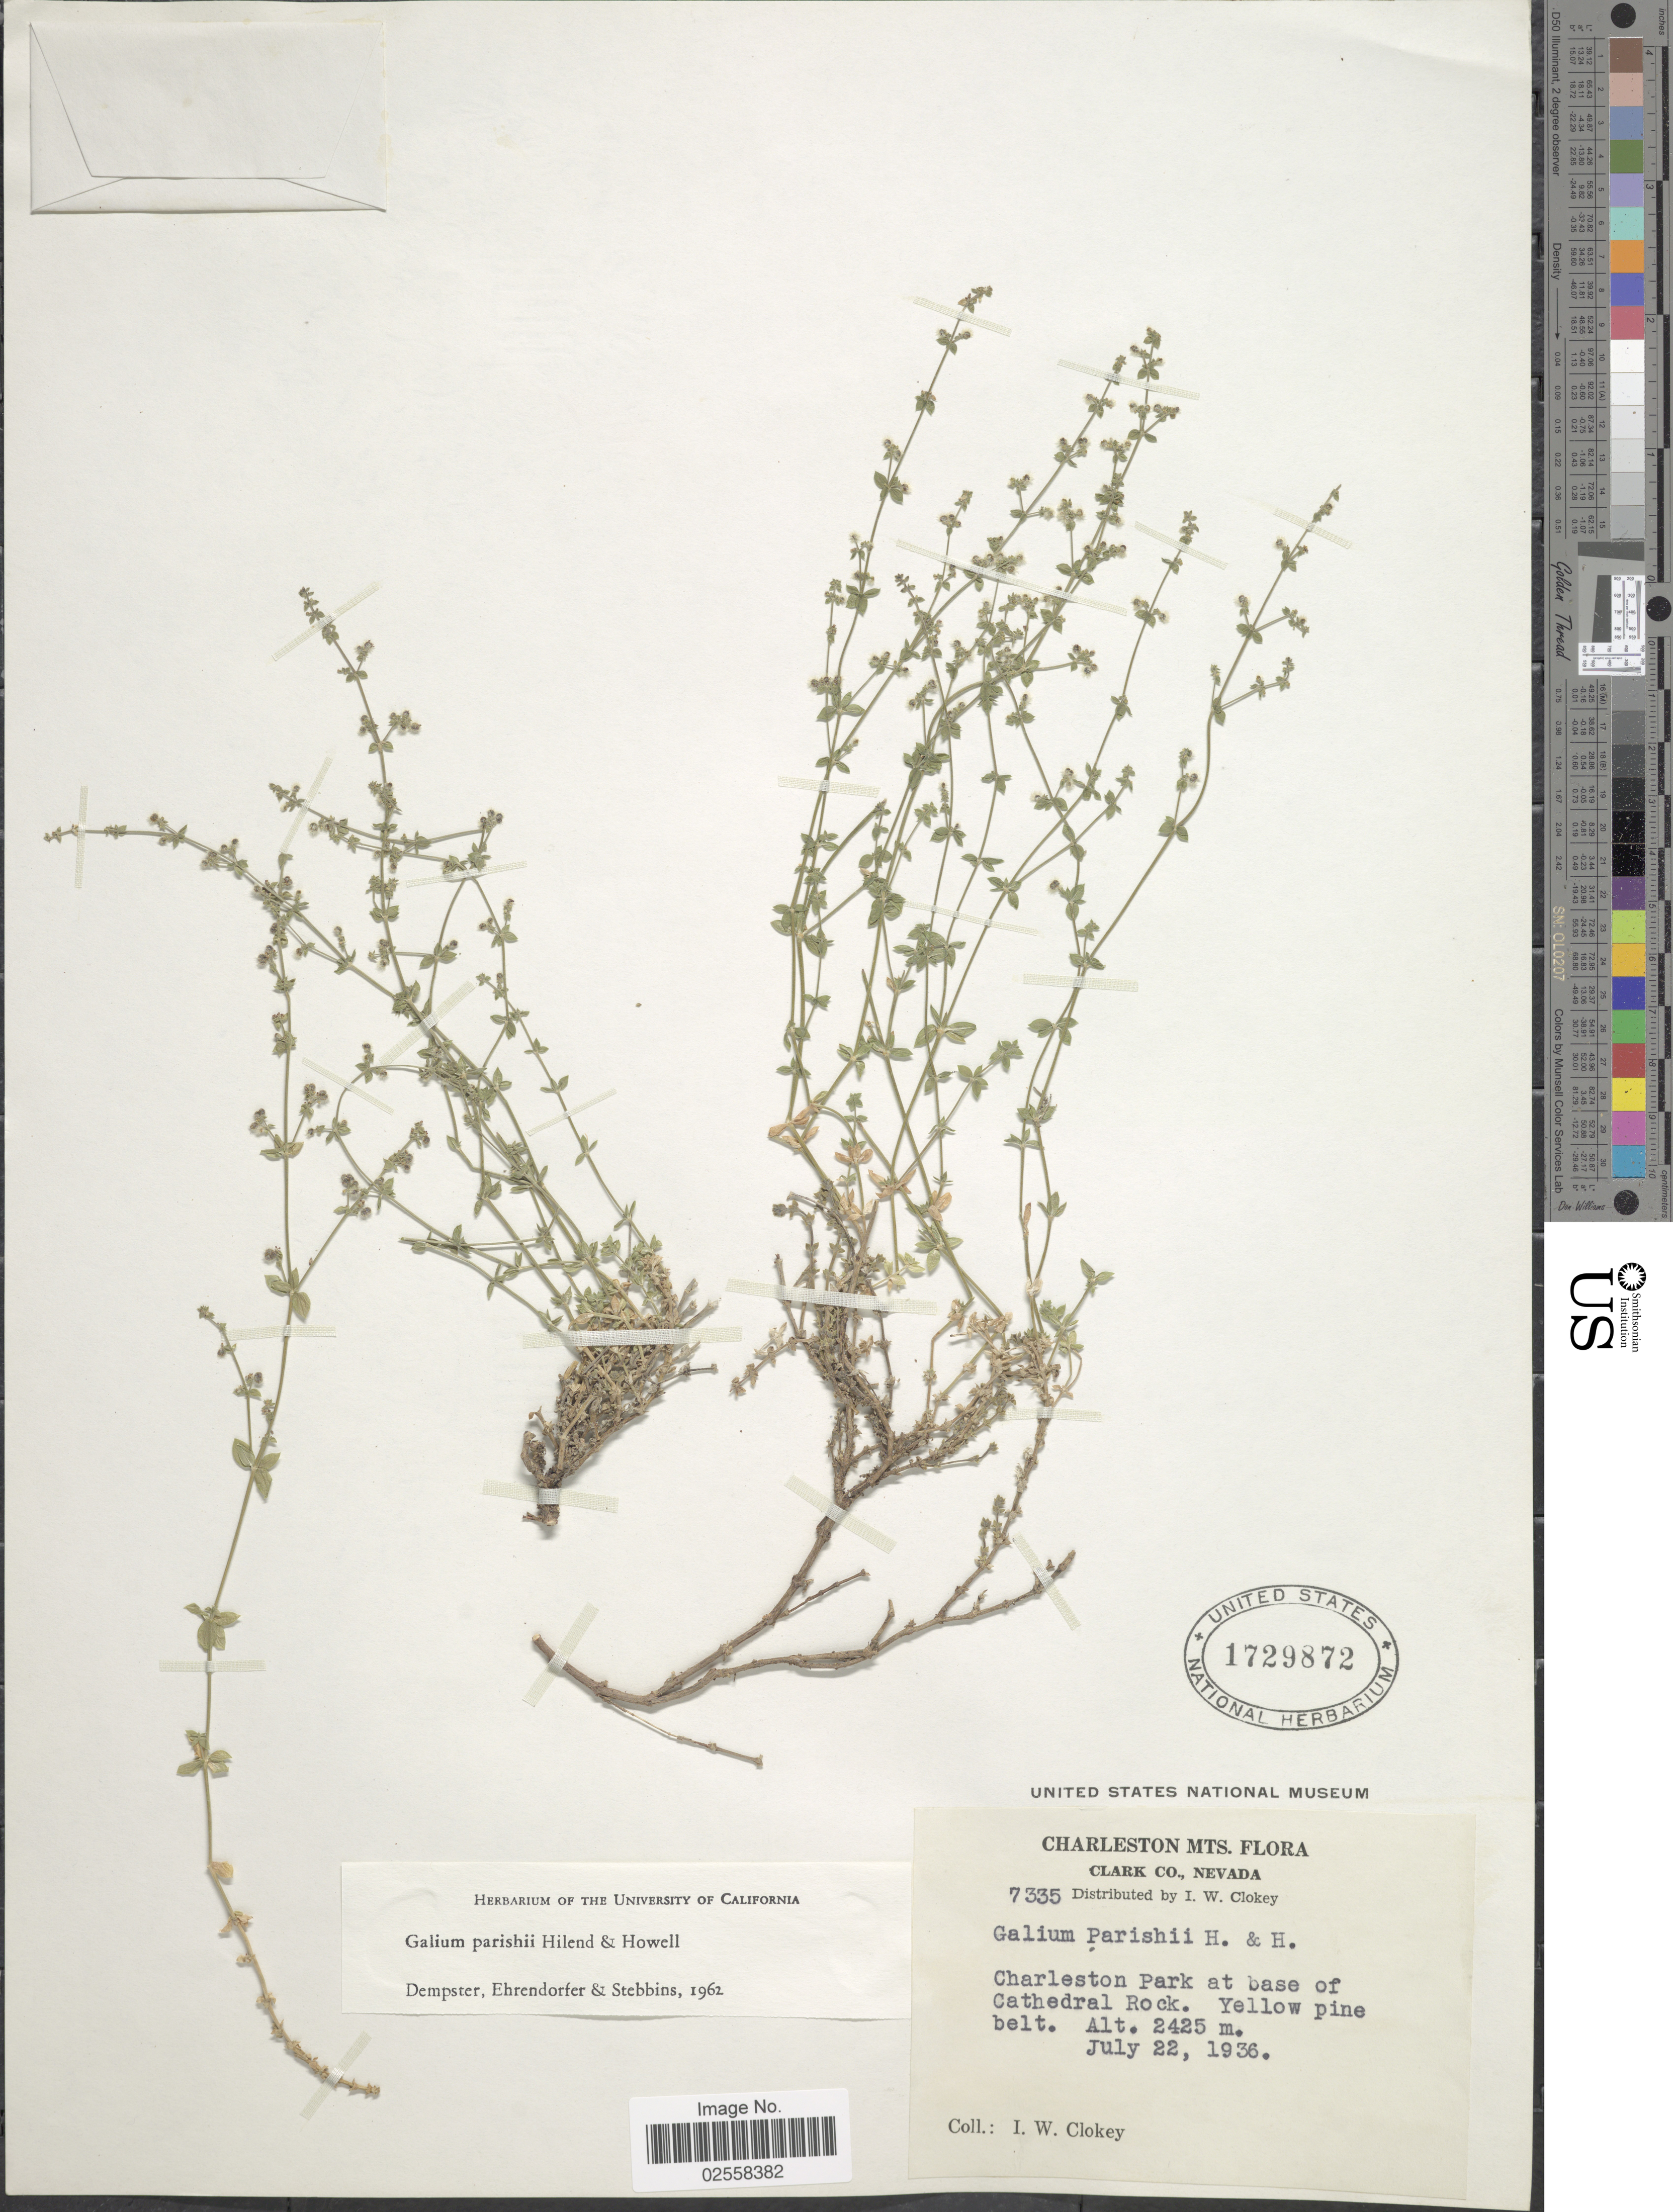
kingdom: Plantae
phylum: Tracheophyta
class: Magnoliopsida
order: Gentianales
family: Rubiaceae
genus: Galium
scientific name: Galium parishii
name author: Hilend & J.T. Howell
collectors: I. W. Clokey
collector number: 7335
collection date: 1936-07-22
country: United States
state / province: Nevada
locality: Charleston Mts, Clark Co, Charleston Park at base of Cathedral Rock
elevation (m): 2425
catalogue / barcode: US 1729872